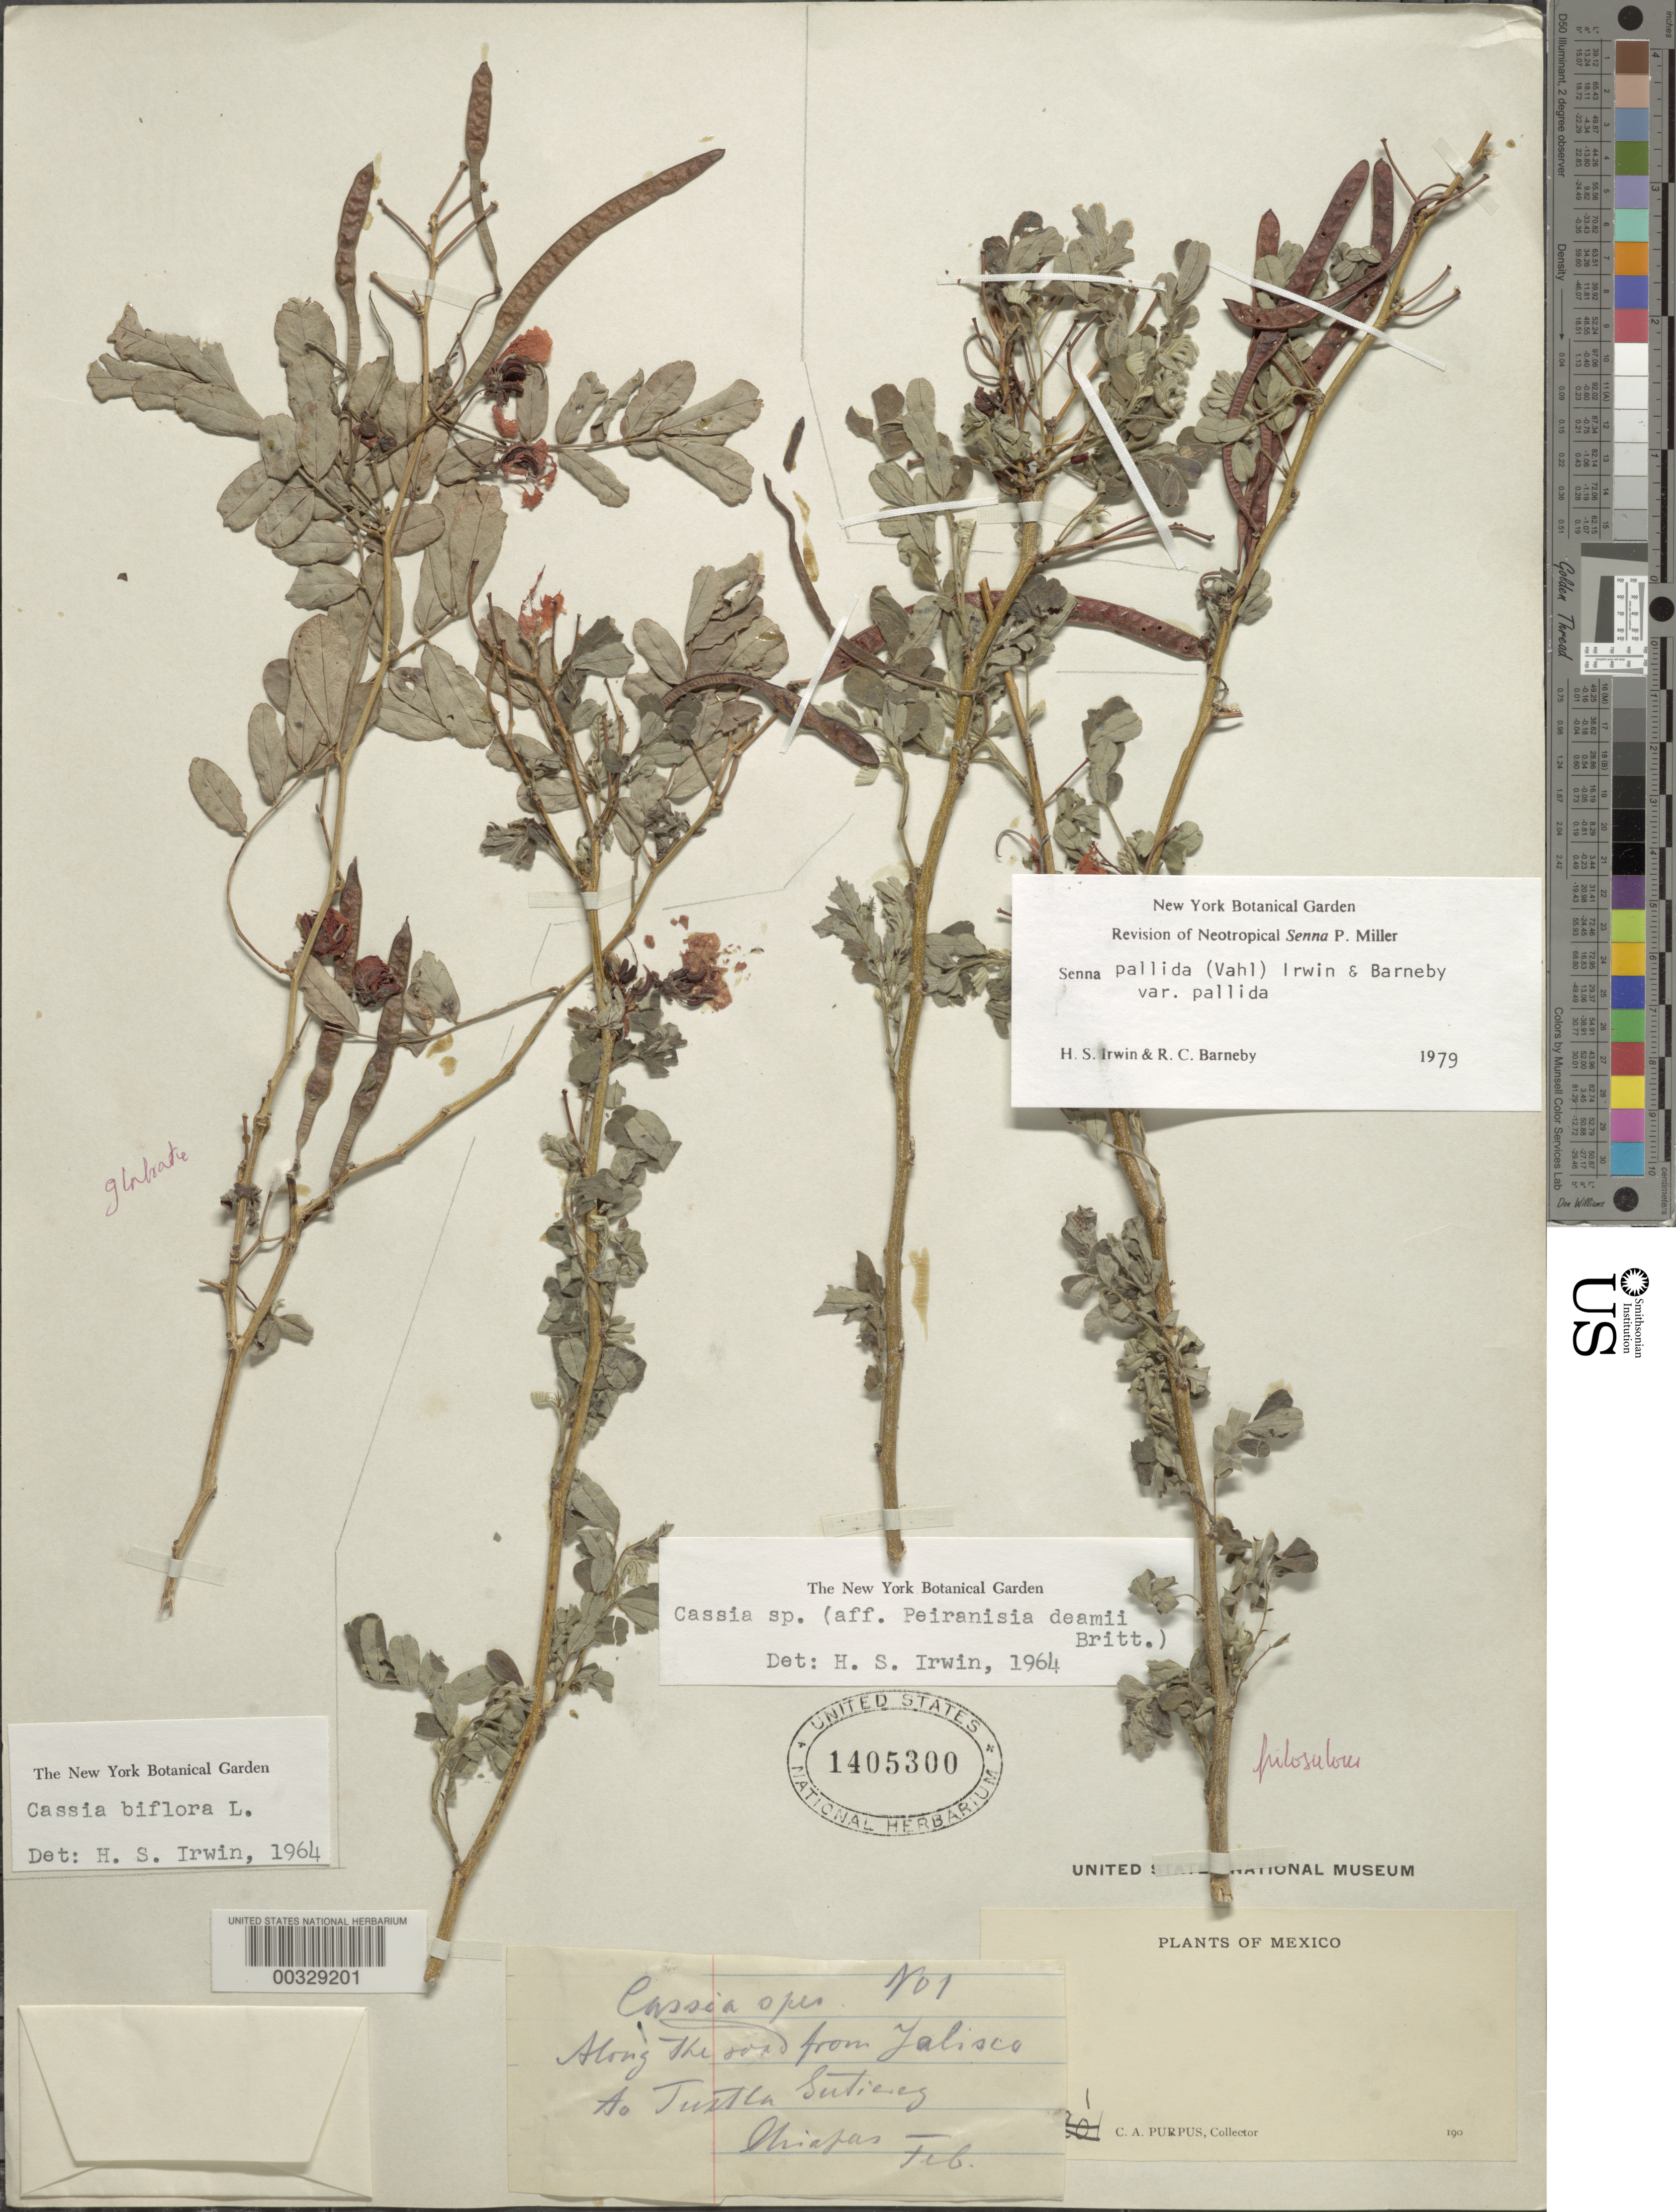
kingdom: Plantae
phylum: Tracheophyta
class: Magnoliopsida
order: Fabales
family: Fabaceae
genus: Senna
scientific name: Senna pallida var. pallida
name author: (Vahl) H.S. Irwin & Barneby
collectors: C. A. Purpus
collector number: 1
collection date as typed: Feb 190-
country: Mexico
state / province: Chiapas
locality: From Jalisco to Tuxtla Suticez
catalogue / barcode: US 1405300